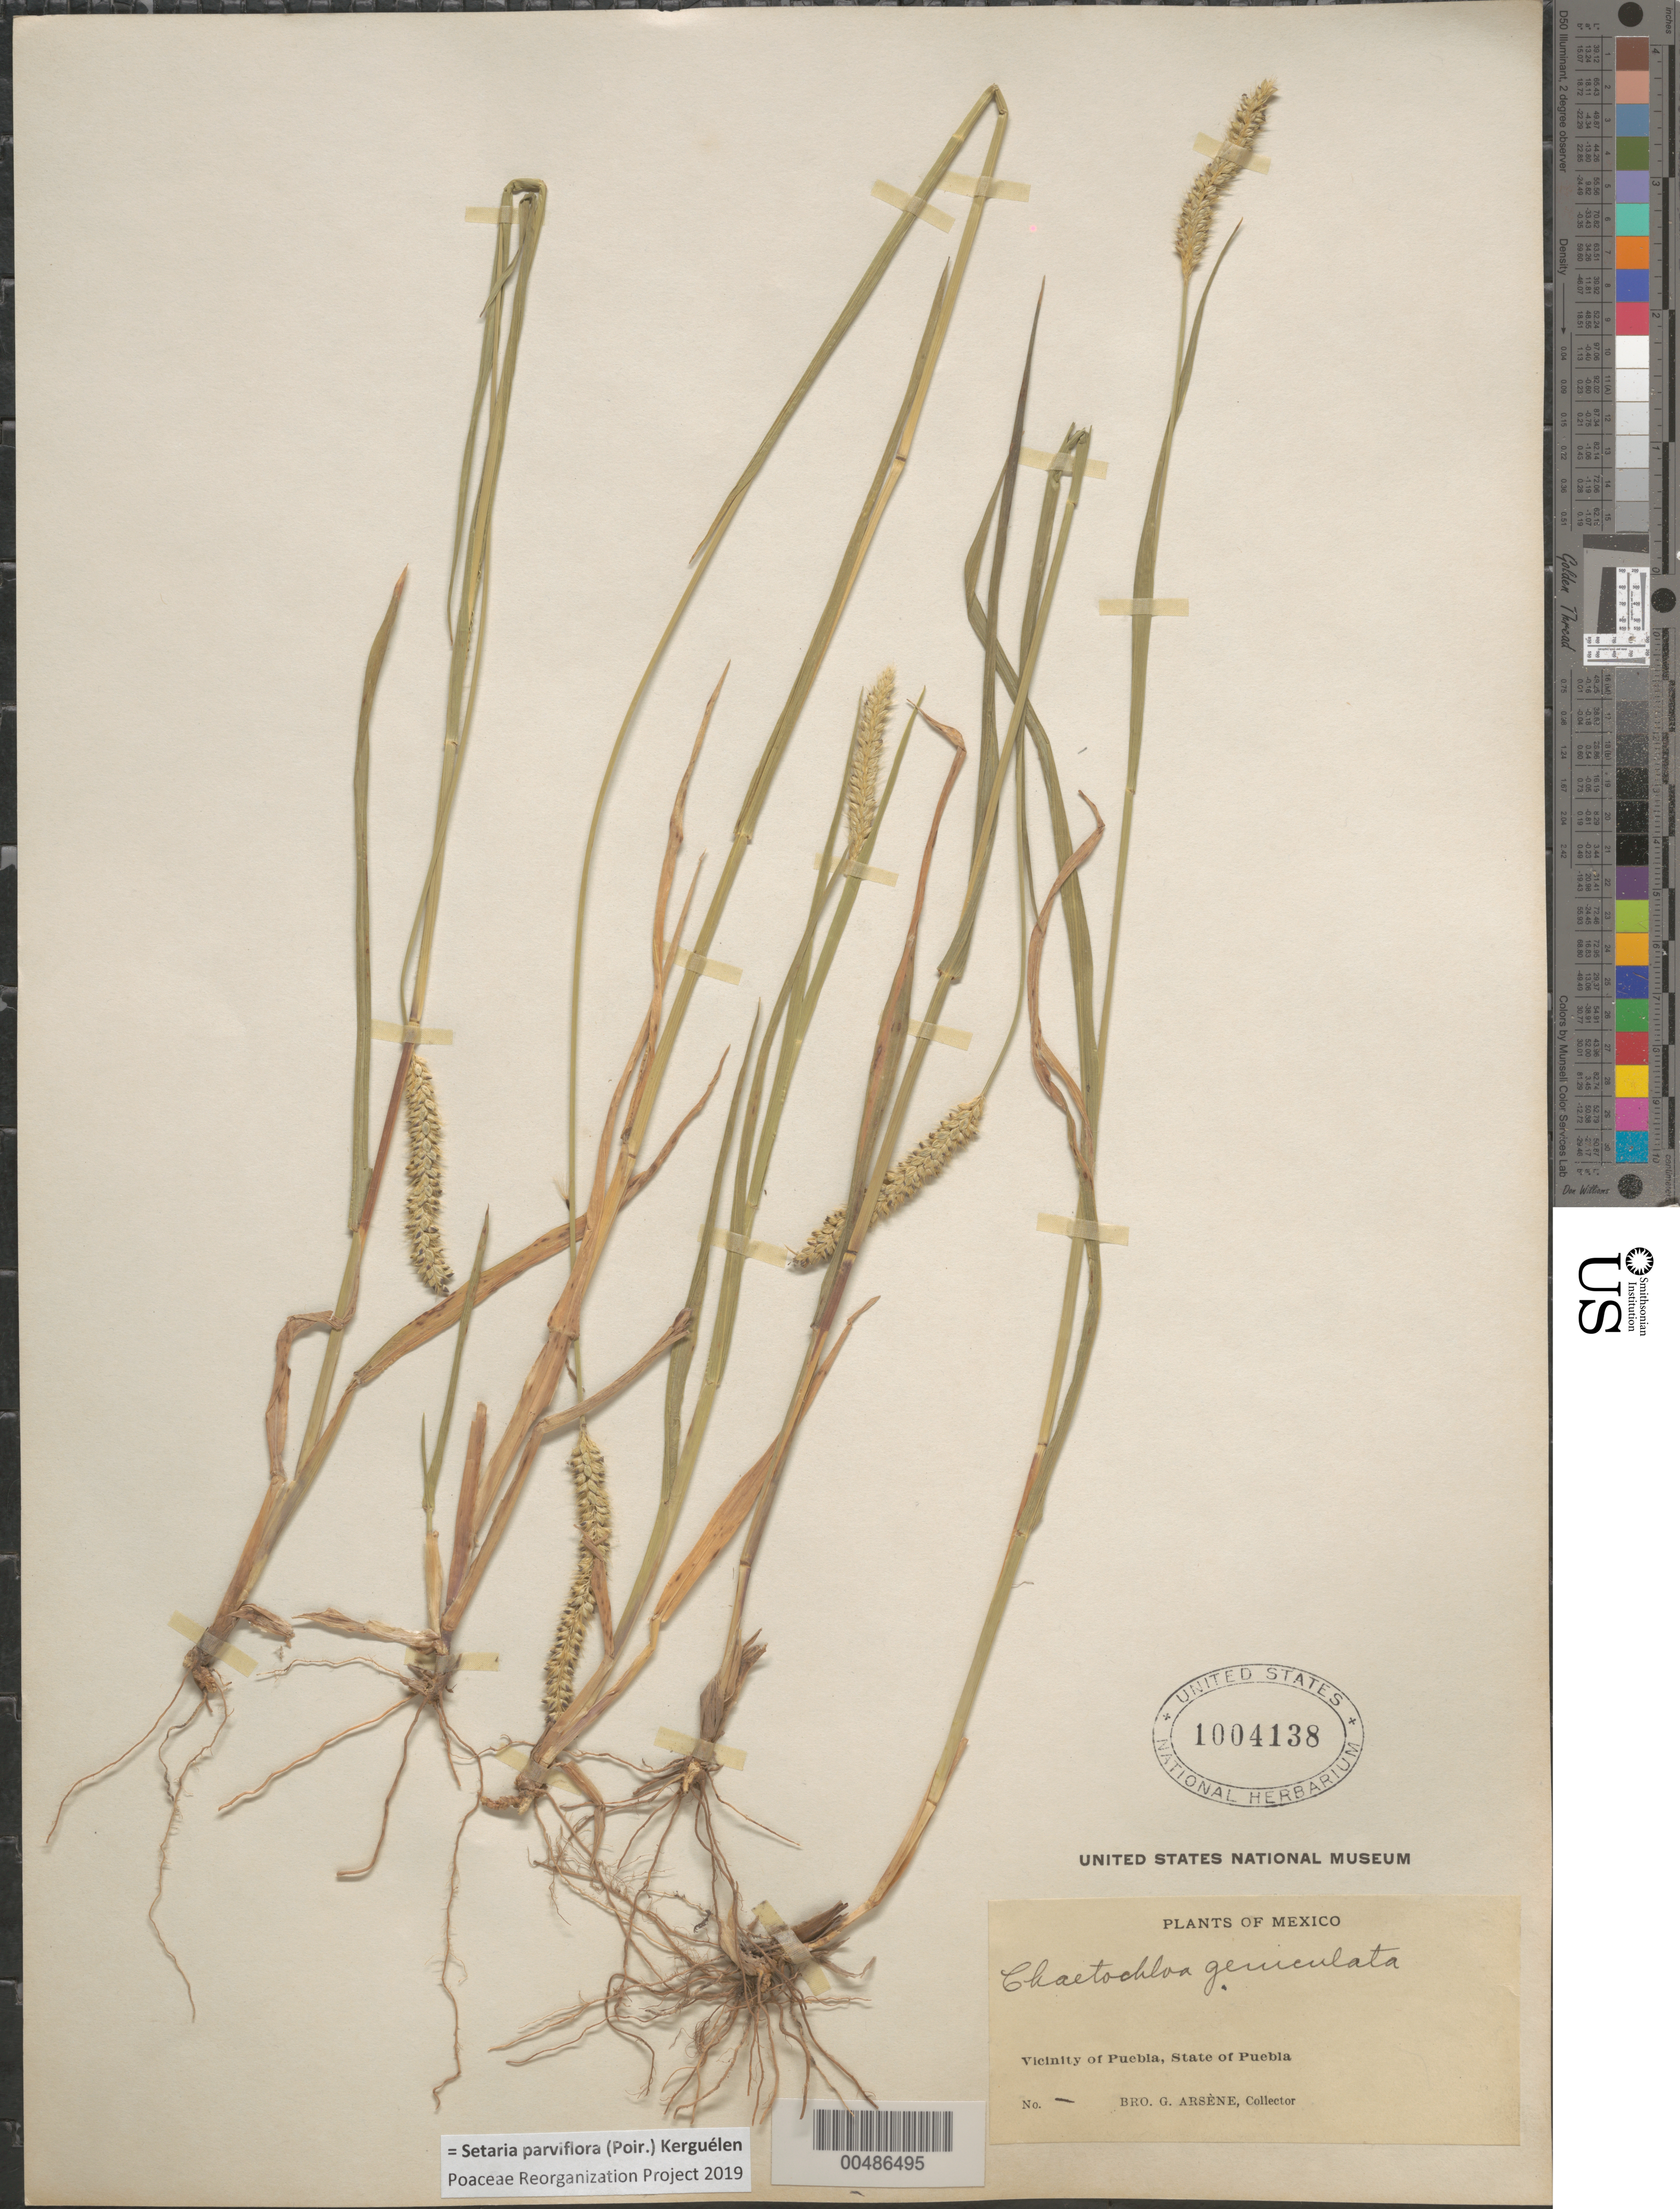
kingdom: Plantae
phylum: Tracheophyta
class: Liliopsida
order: Poales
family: Poaceae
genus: Setaria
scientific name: Setaria parviflora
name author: (Poir.) Kerguélen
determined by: Poaceae Reorganization Project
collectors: Bro. G. Arsène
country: Mexico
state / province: Puebla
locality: Vicinity of Puebla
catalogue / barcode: US 1004138